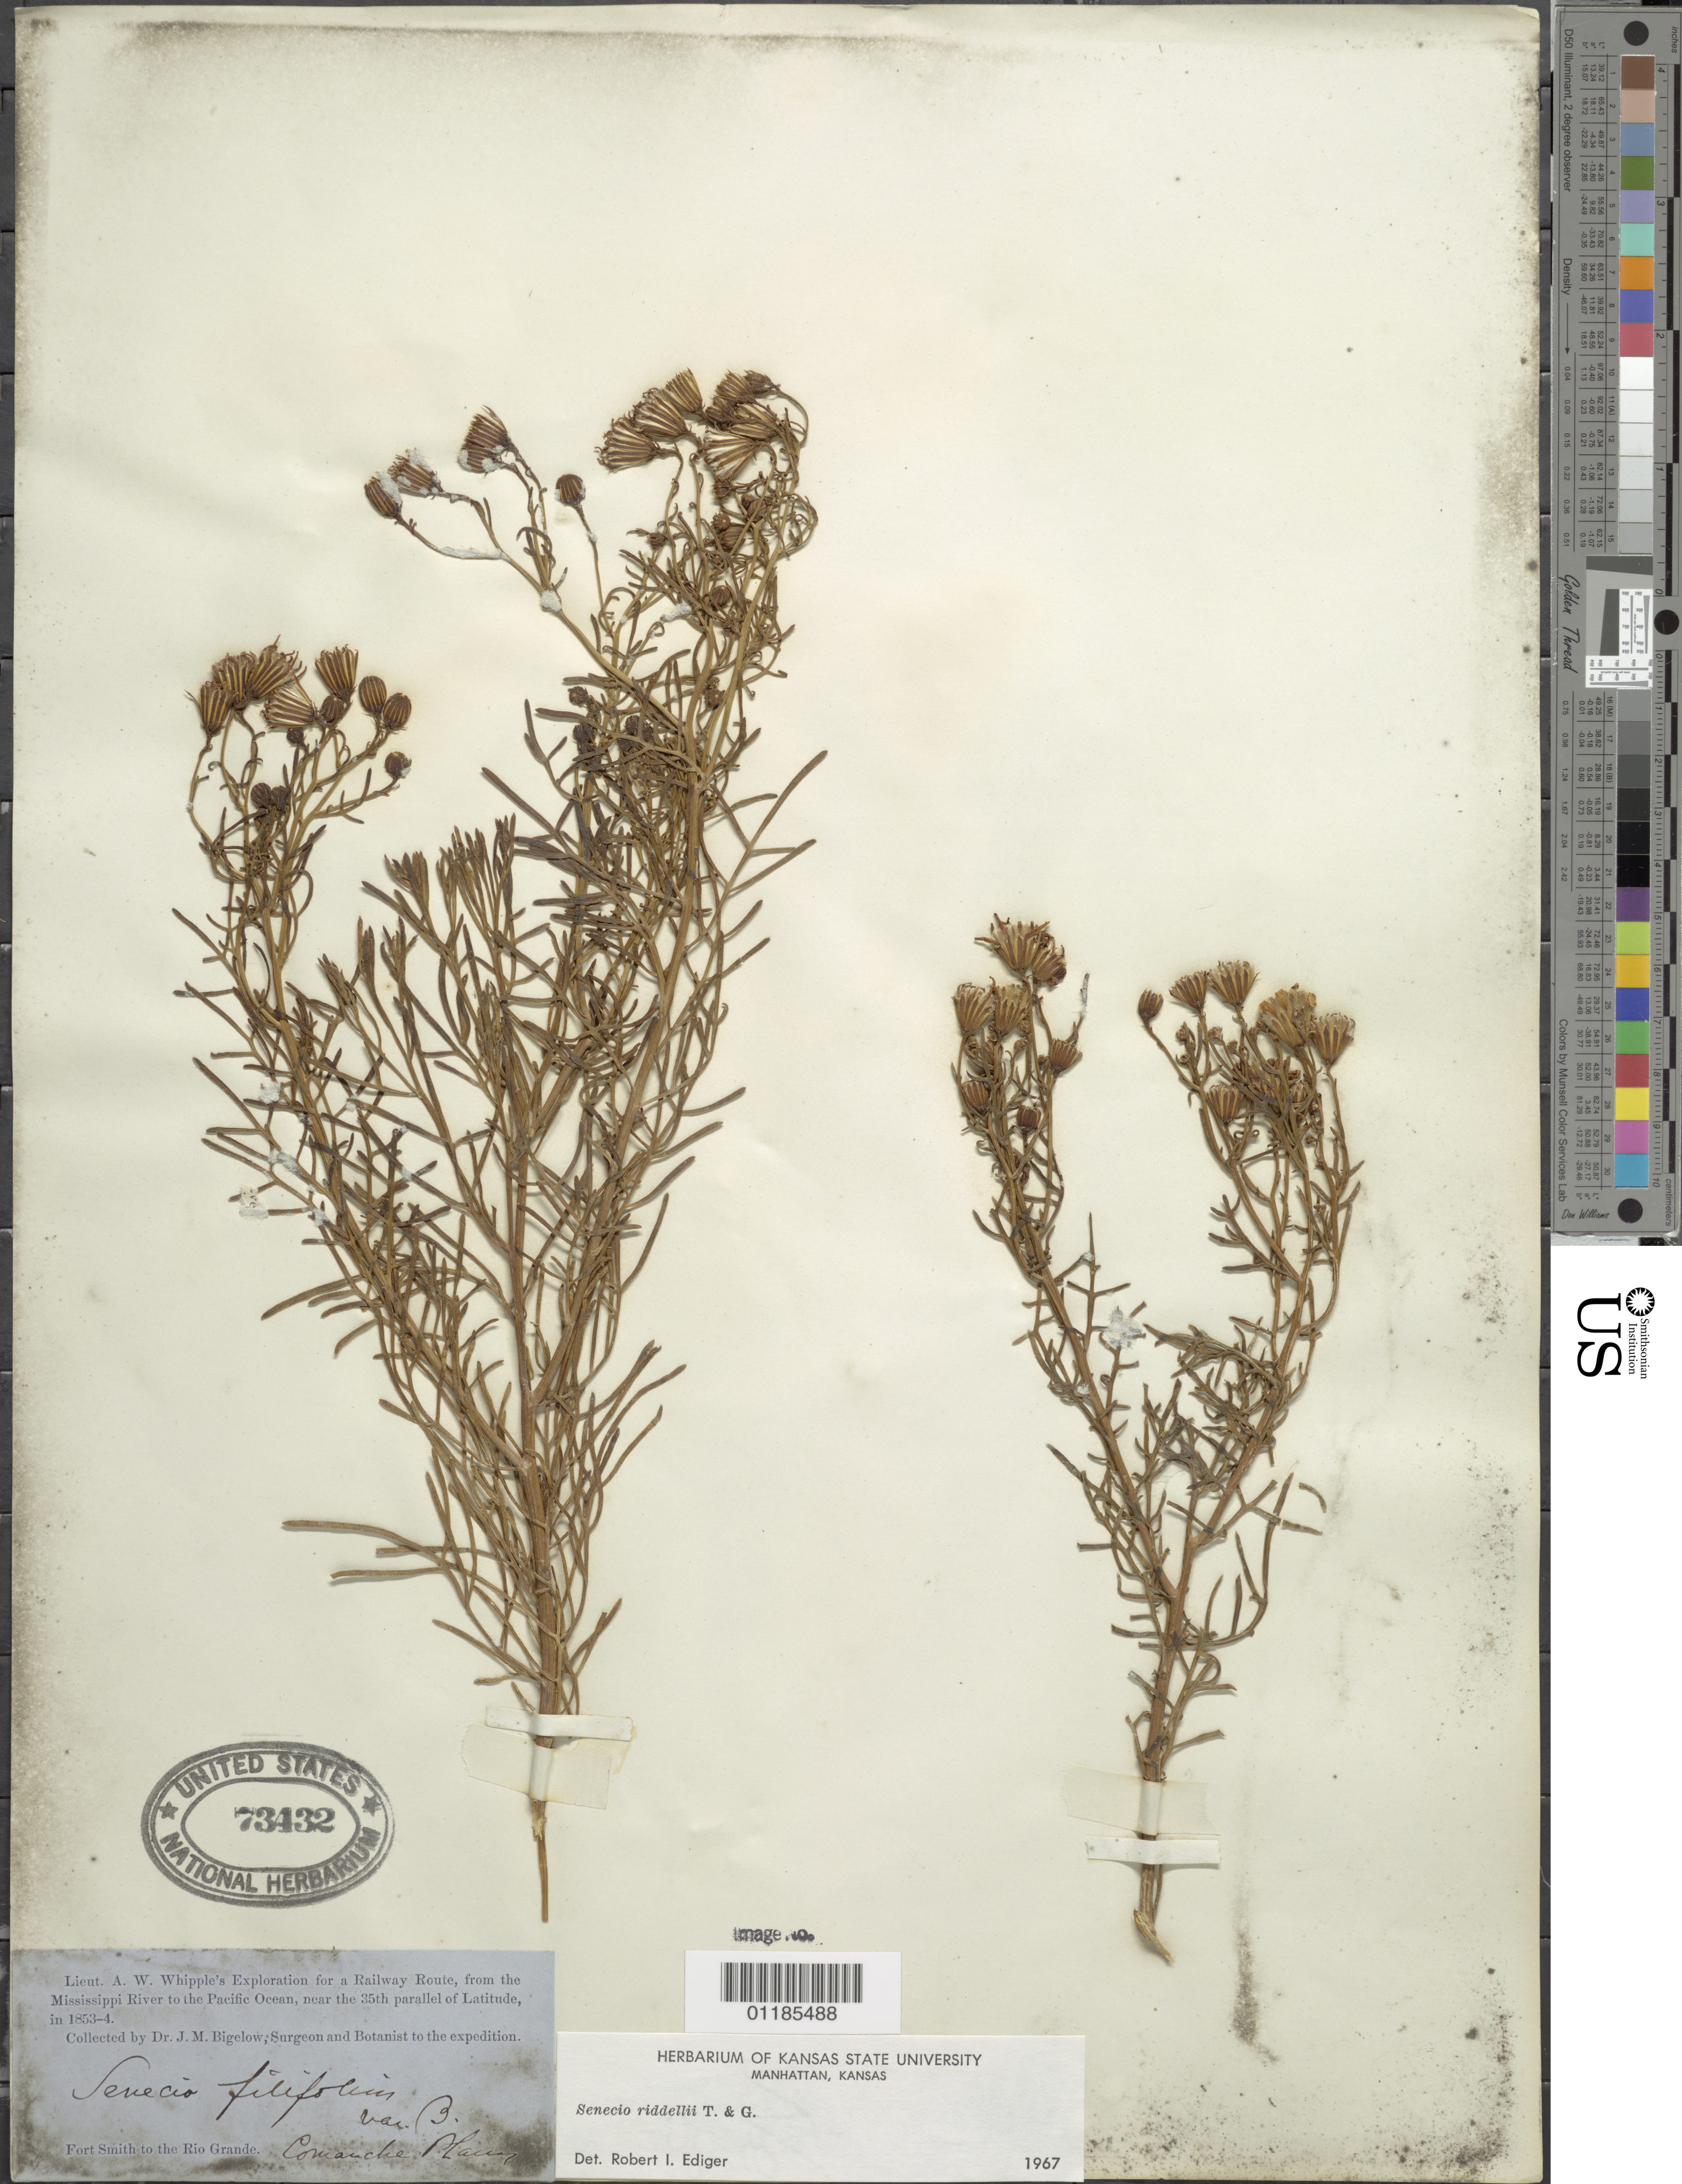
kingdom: Plantae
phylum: Tracheophyta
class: Magnoliopsida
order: Asterales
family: Asteraceae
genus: Senecio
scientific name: Senecio riddellii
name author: Torr. & A. Gray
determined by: Ediger, R. I.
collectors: J. M. Bigelow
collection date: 1853/1854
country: United States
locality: Comanche Plains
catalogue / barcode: US 73432